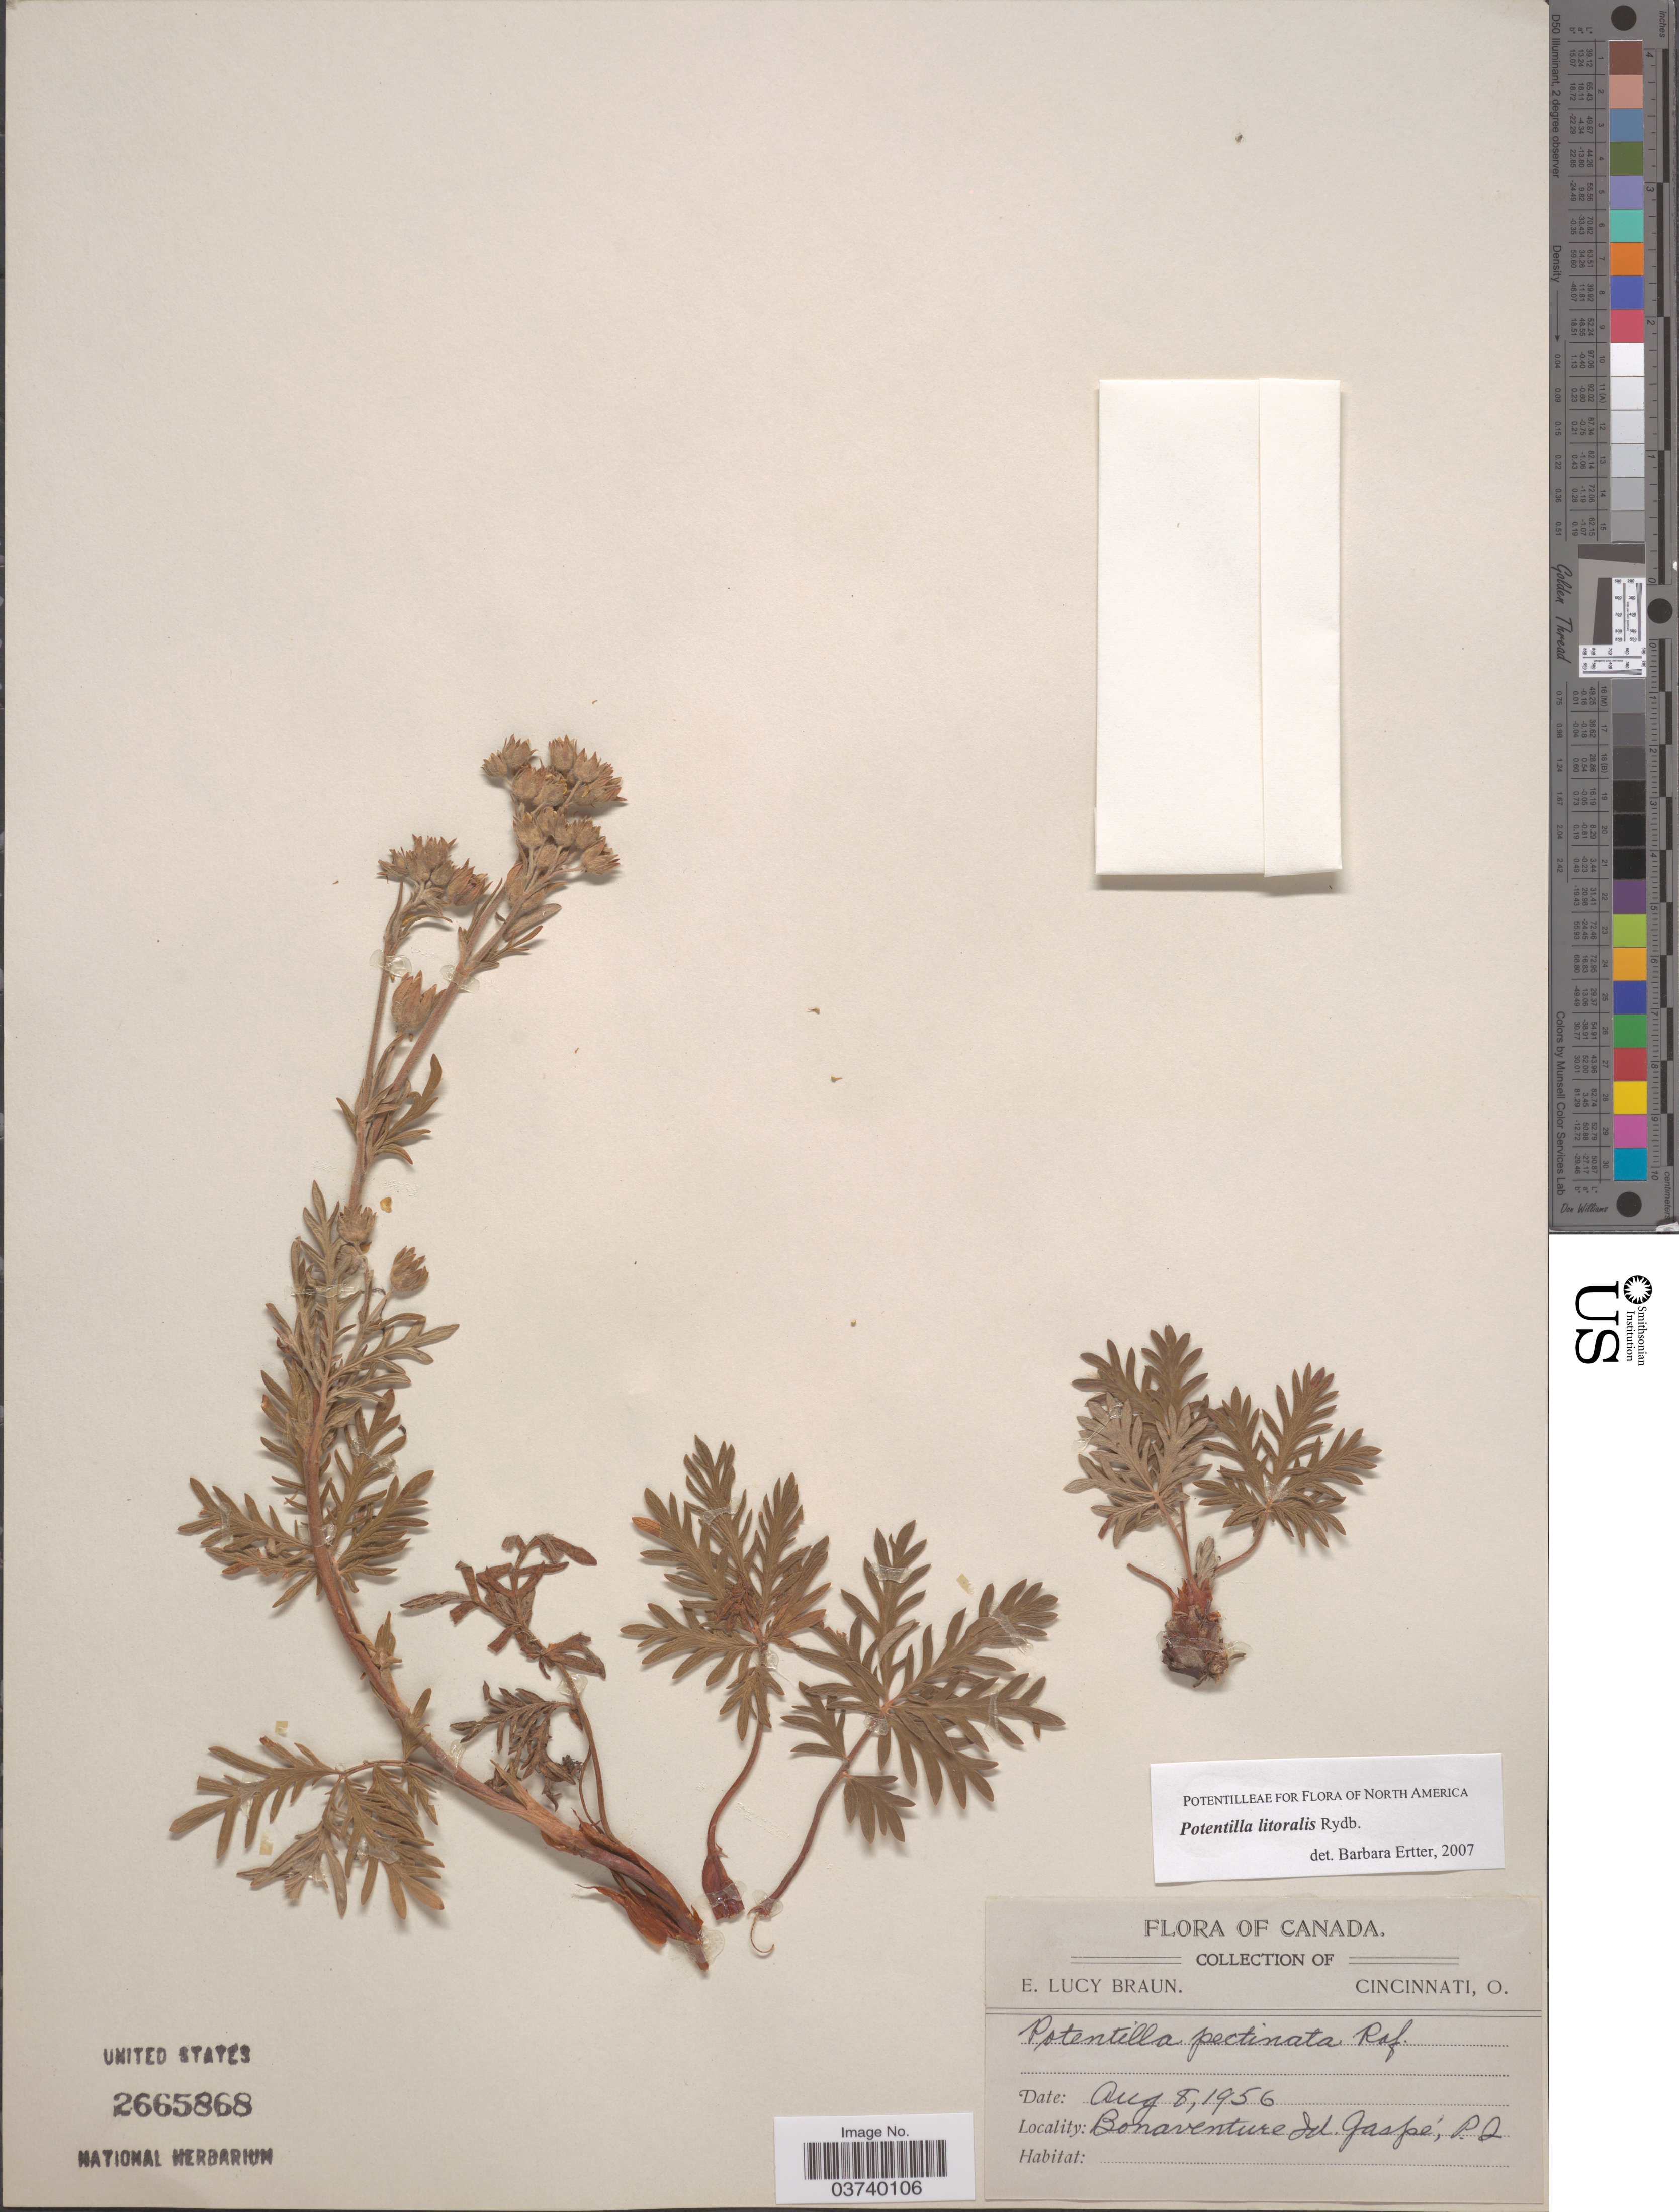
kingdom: Plantae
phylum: Tracheophyta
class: Magnoliopsida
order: Rosales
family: Rosaceae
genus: Potentilla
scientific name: Potentilla litoralis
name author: Rydb.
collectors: E. L. Braun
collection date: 1956-08-08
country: Canada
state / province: Quebec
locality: Bonaventure Isl. Gaspé, P. Q.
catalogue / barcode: US 2665868